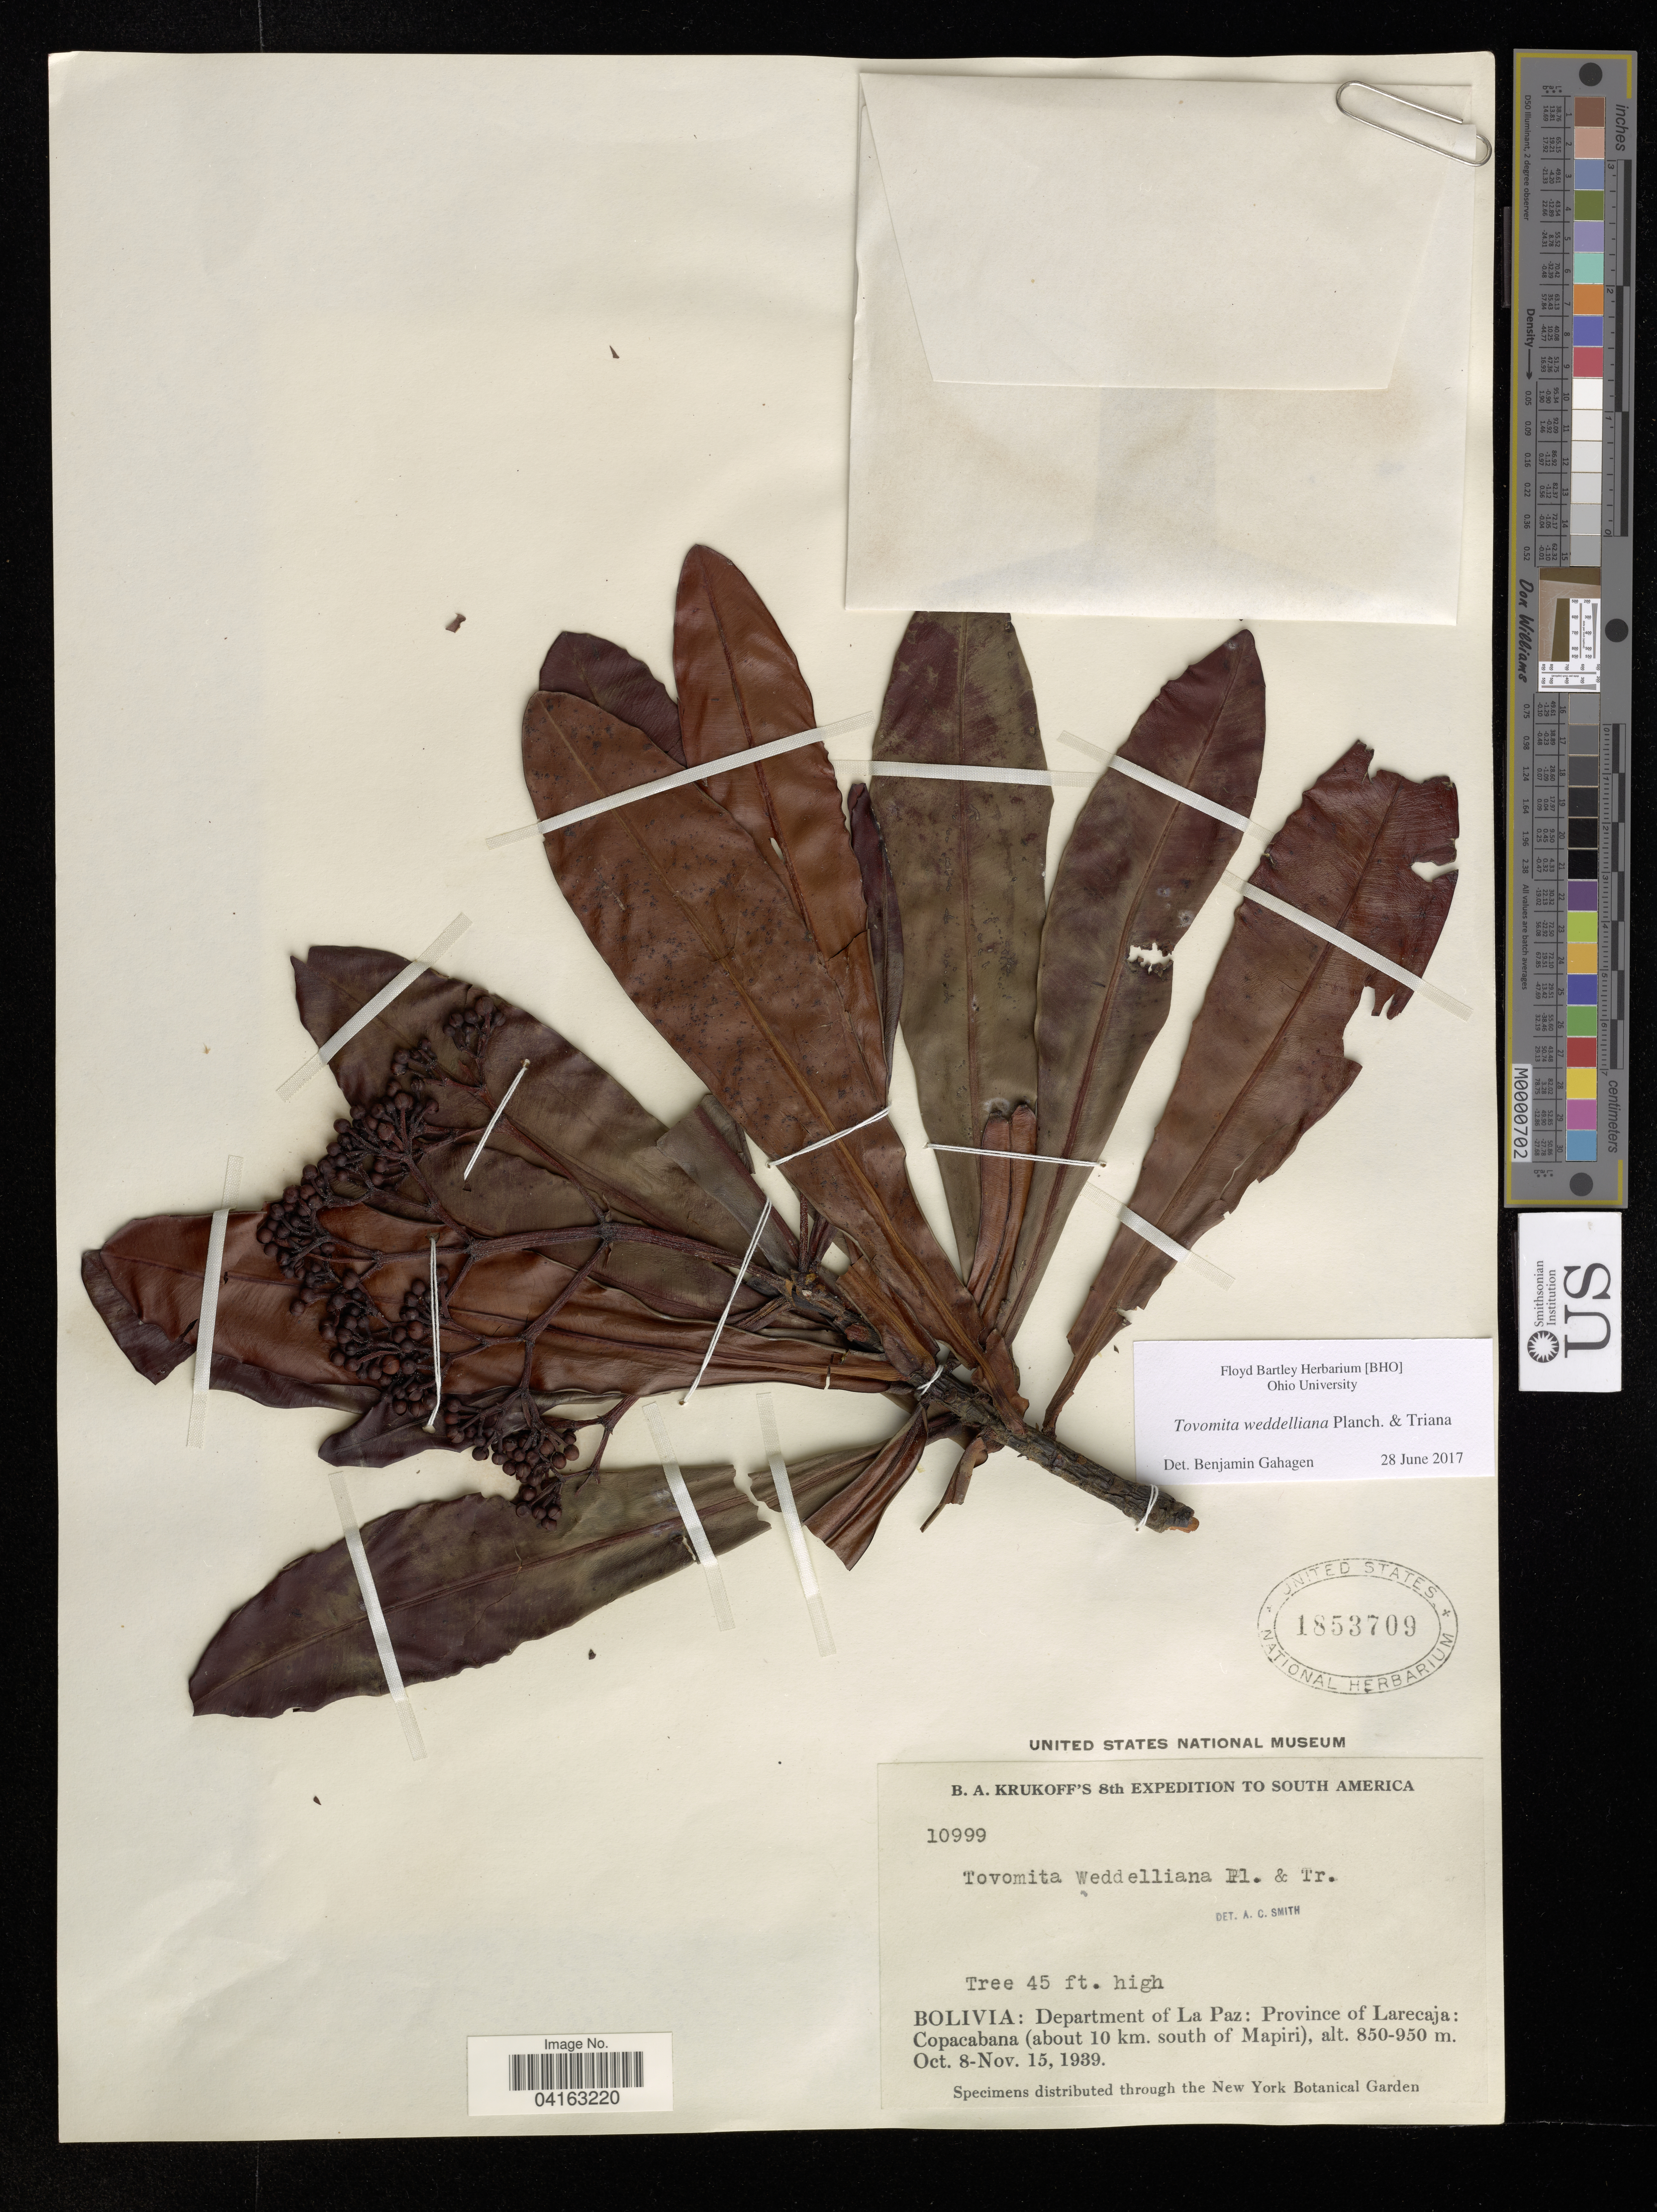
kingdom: Plantae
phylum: Tracheophyta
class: Magnoliopsida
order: Malpighiales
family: Clusiaceae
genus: Tovomita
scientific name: Tovomita weddelliana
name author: Planch. & Triana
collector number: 10999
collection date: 1939-10-08/1939-11-15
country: Bolivia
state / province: La Paz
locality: Department of La Paz: Province of Larecaja: Copacabana (about 10km. south of Mapiri).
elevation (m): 850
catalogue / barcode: US 1853709